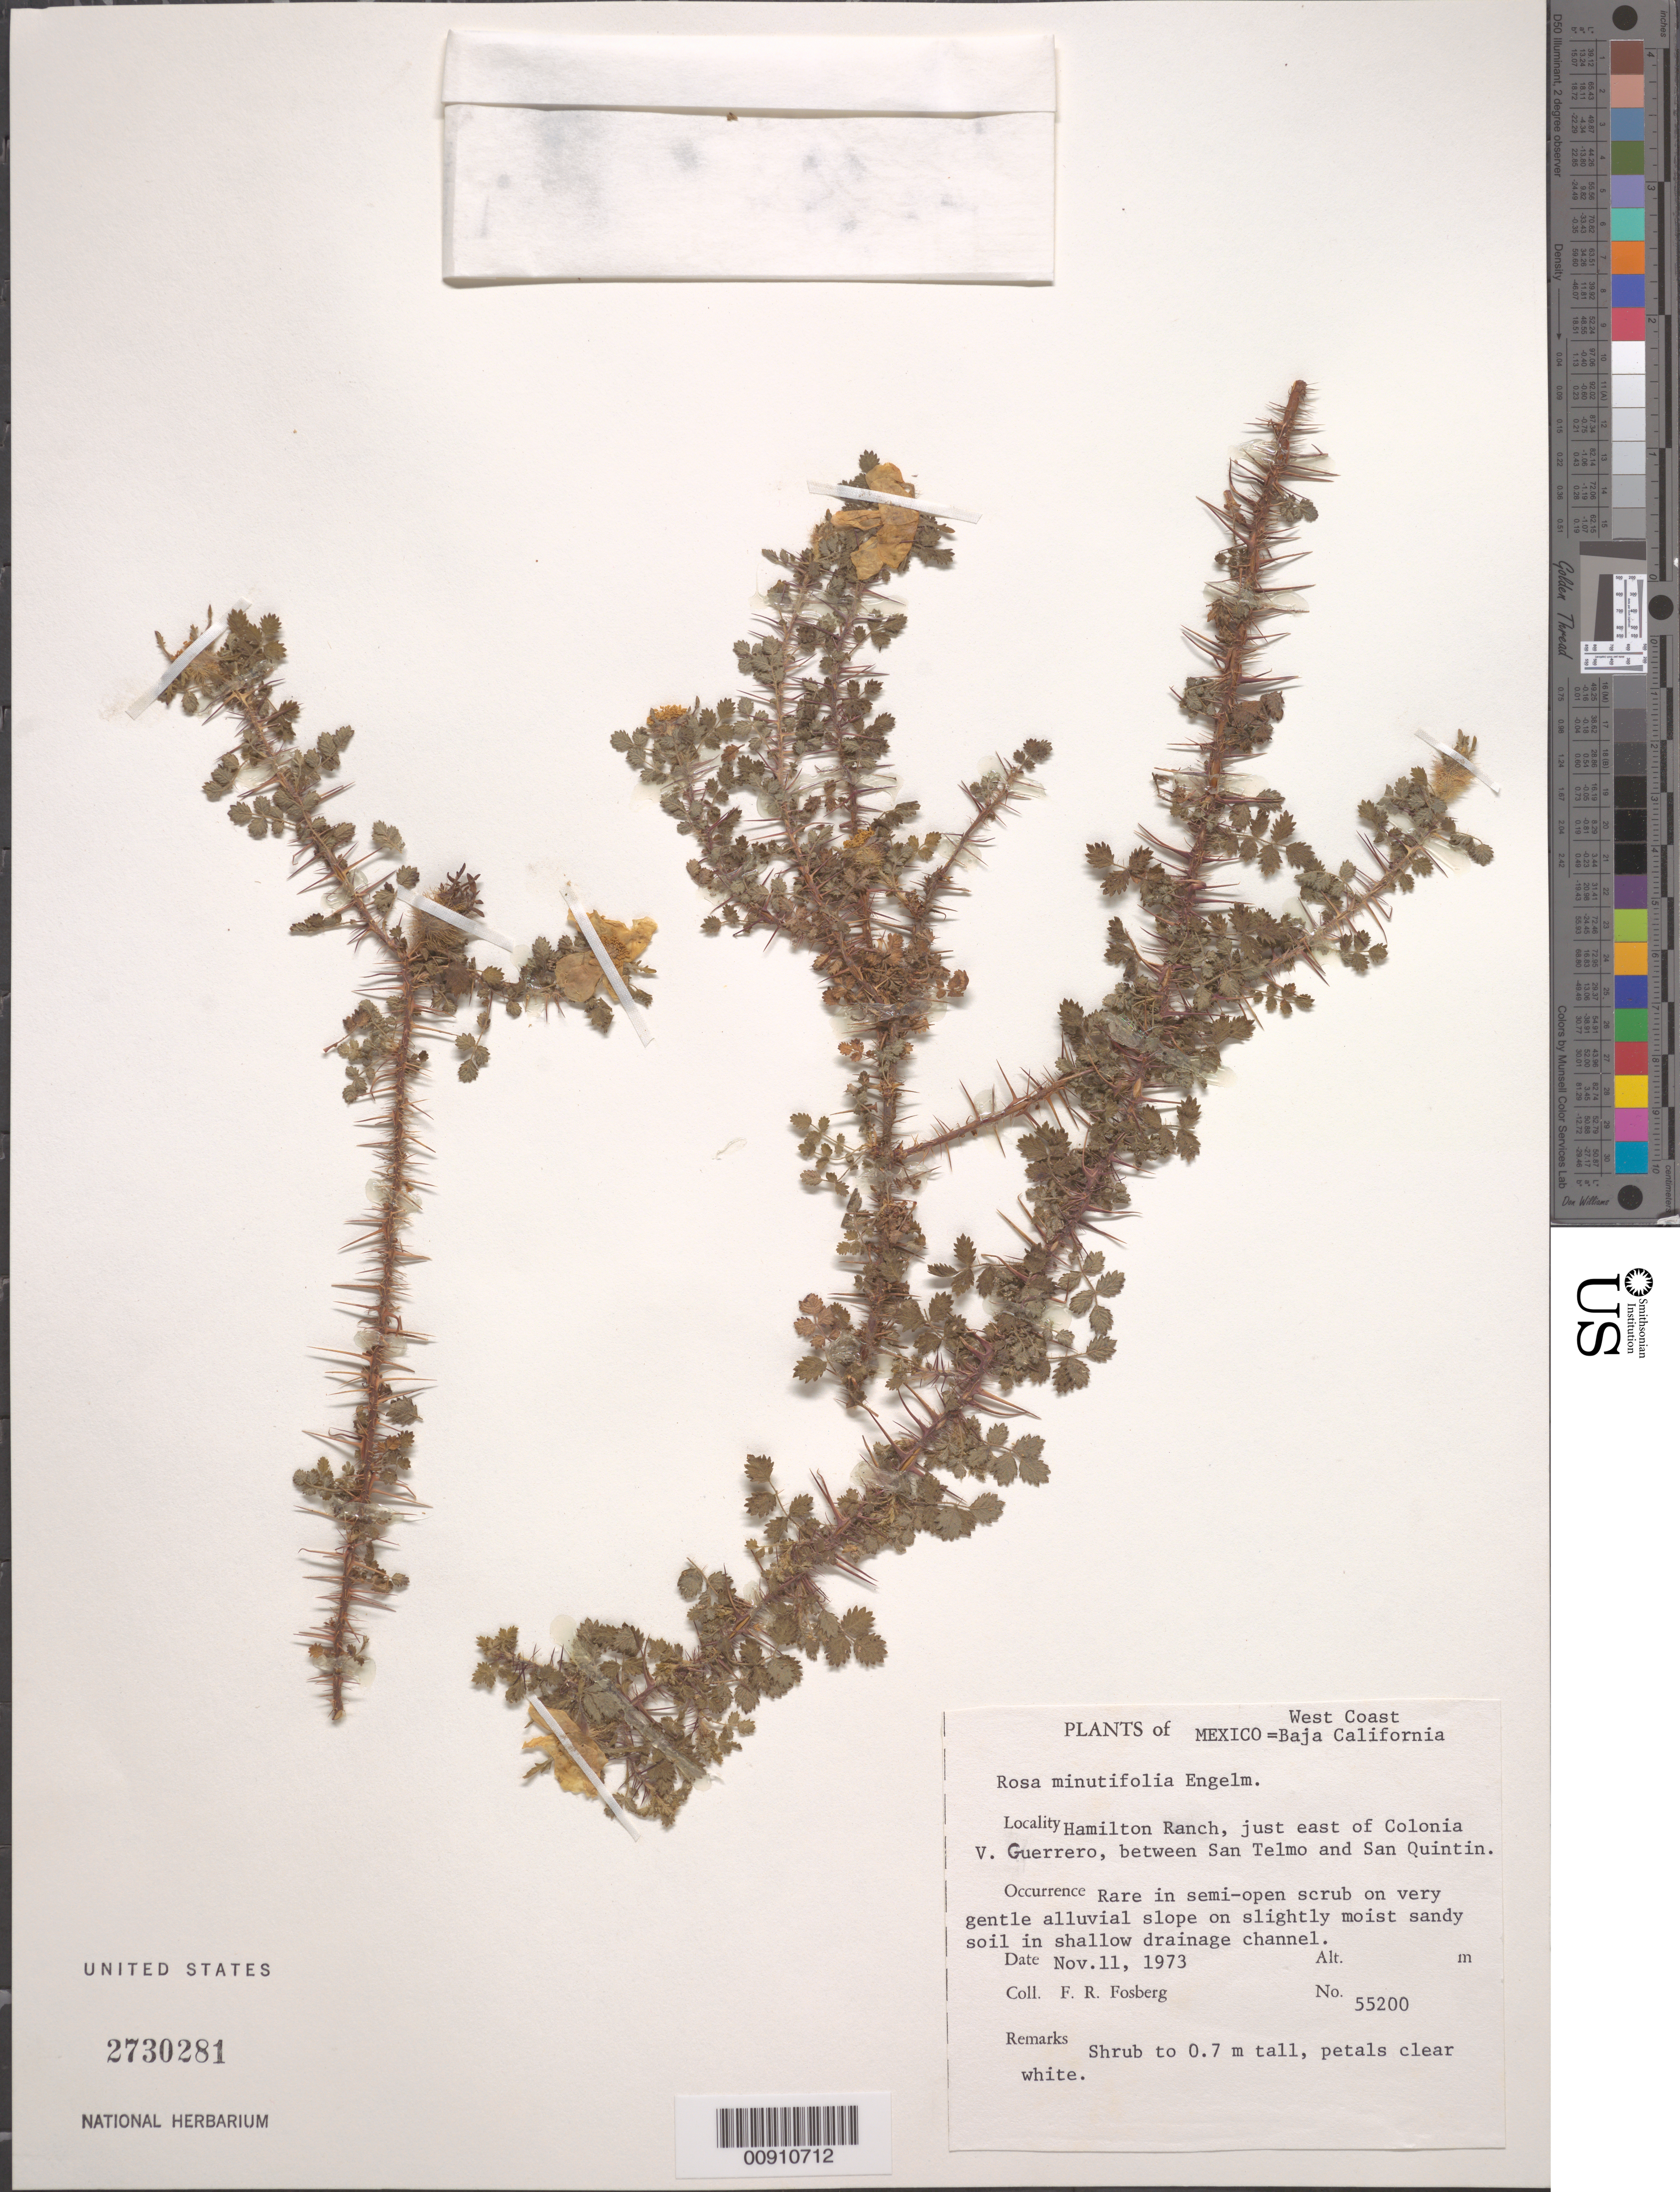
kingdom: Plantae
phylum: Tracheophyta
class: Magnoliopsida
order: Rosales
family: Rosaceae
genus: Rosa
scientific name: Rosa minutifolia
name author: Engelm. in Parry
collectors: F. R. Fosberg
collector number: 55200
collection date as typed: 11 Nov 1973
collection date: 1973-11-11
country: Mexico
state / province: Baja California Norte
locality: Hamilton Ranch, just east of Colonia V. Guerrero, between San Telmo and San Quintin. West Coast Baja California.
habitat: Semi-open scrub on very gentle alluvial slope on slightly moist sandy soil in shallow drainage channel.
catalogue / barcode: US 2730281